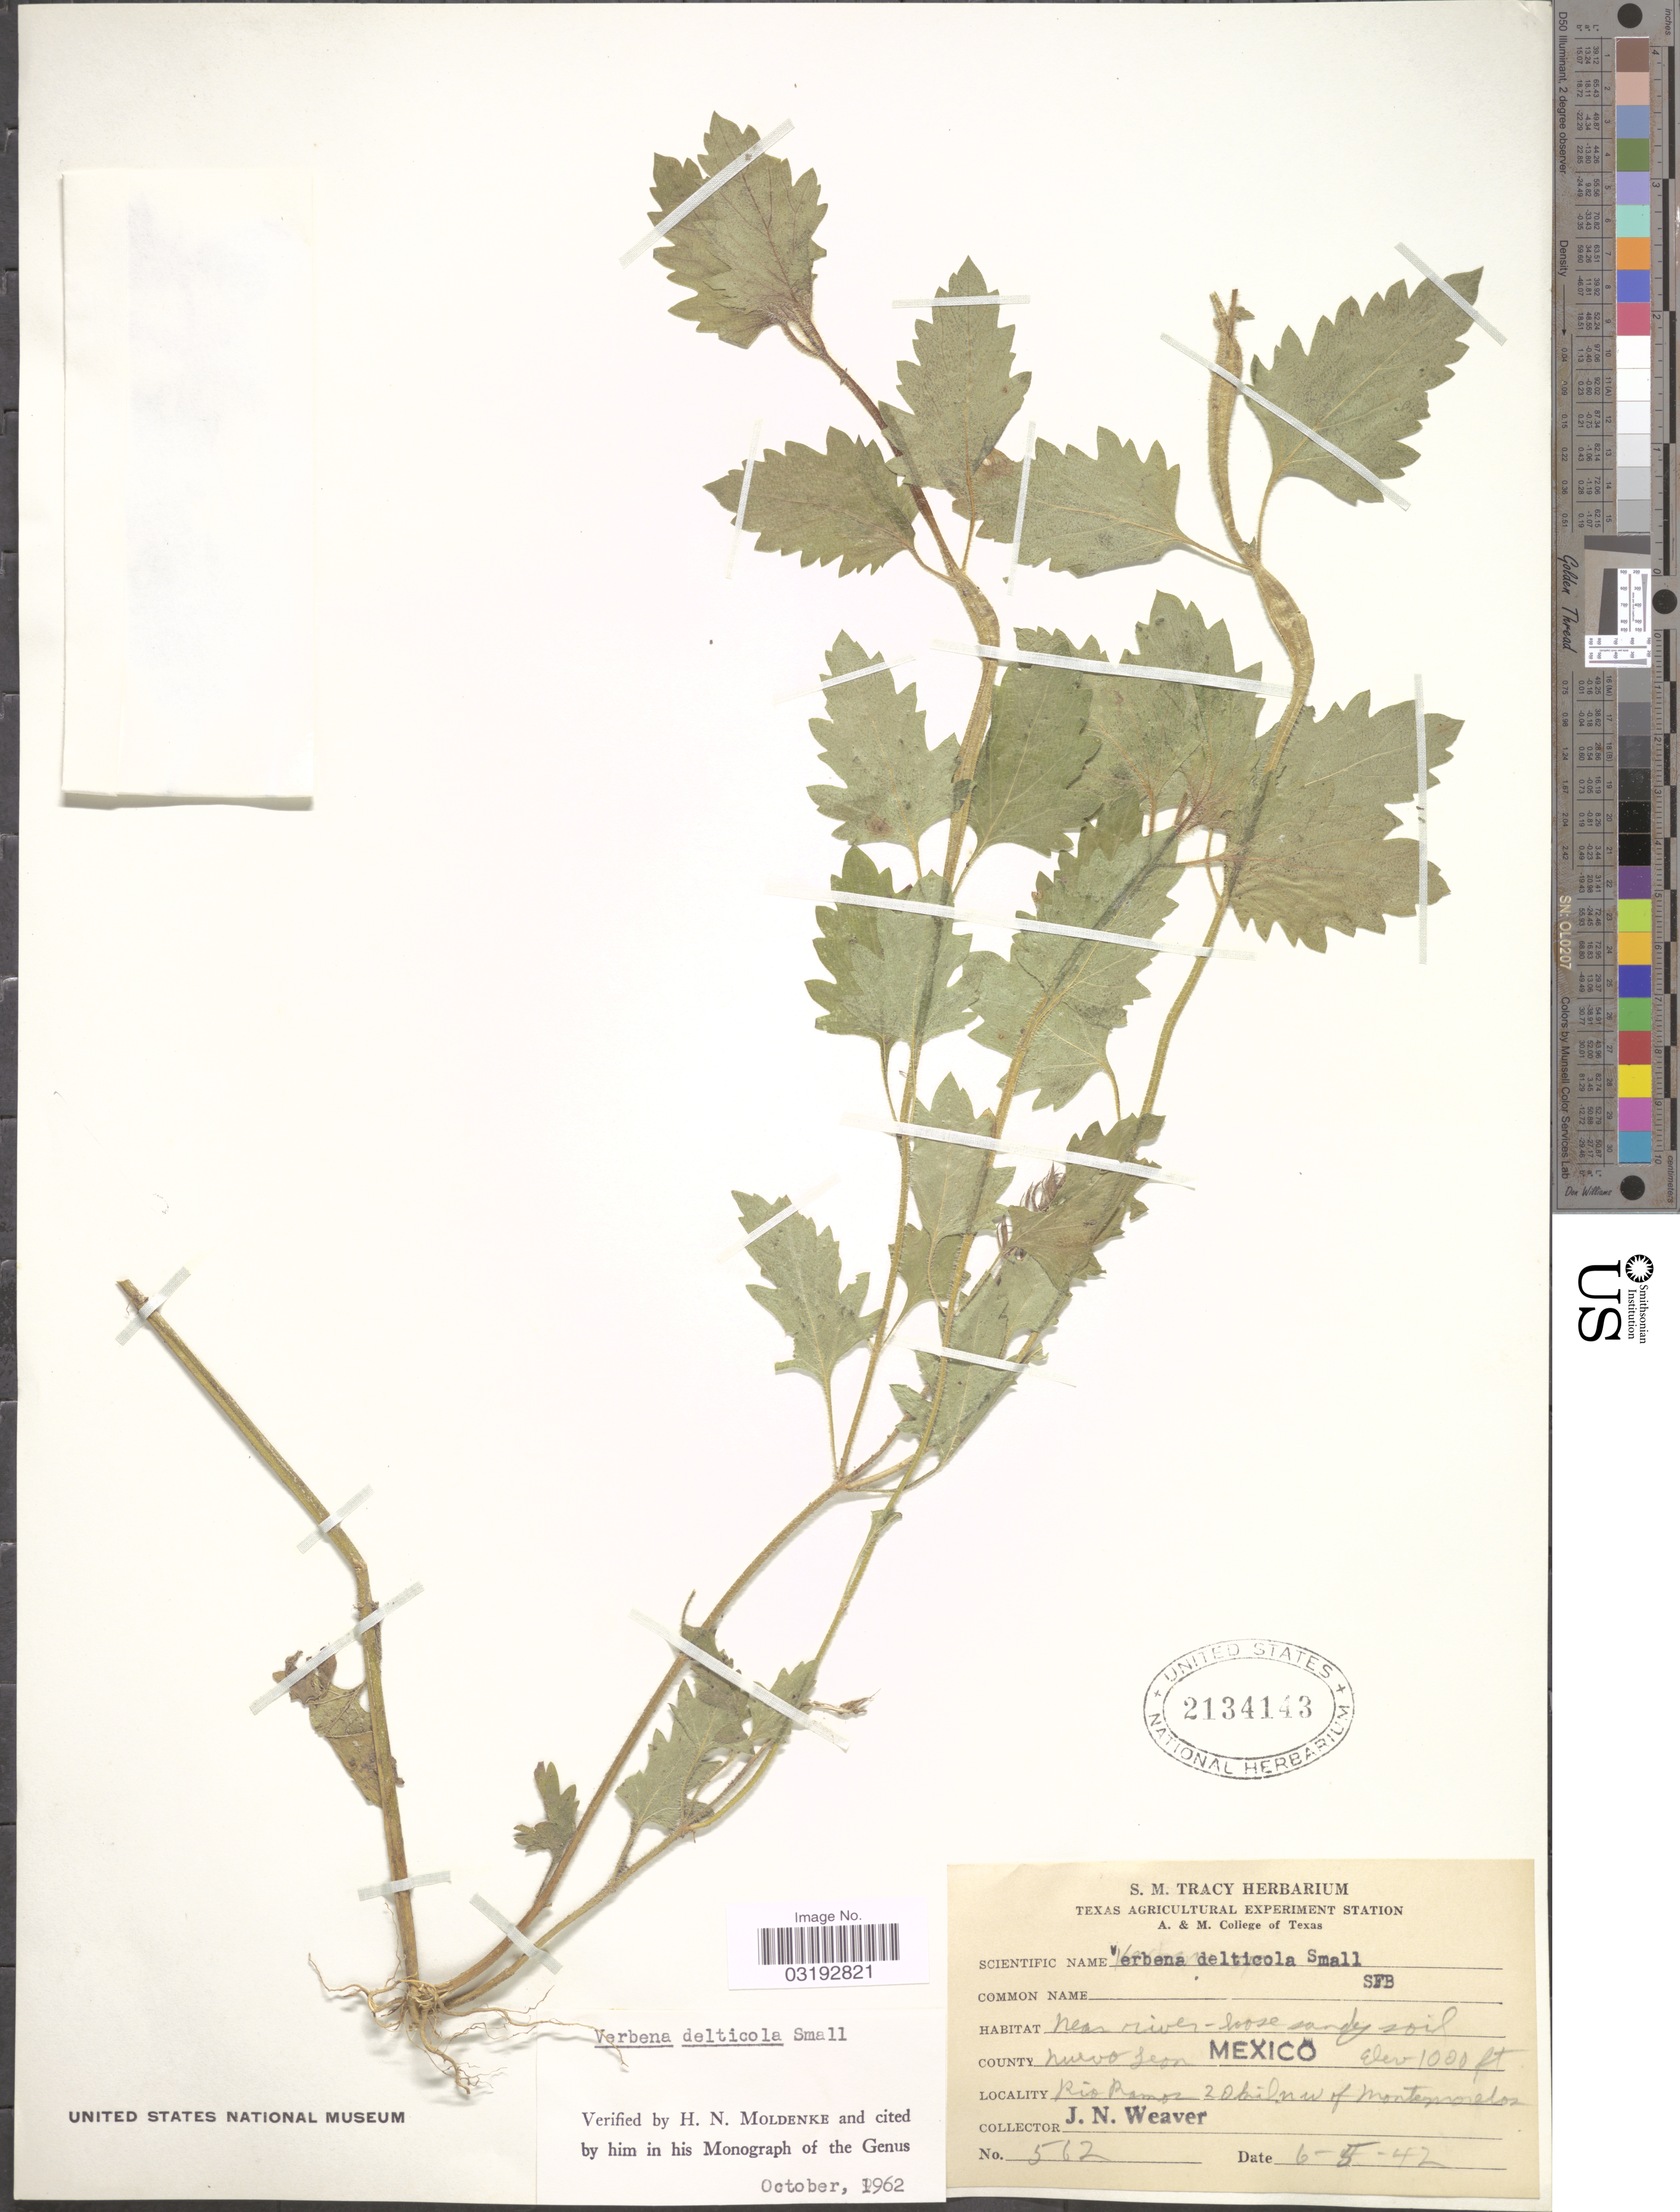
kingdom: Plantae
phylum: Tracheophyta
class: Magnoliopsida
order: Lamiales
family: Verbenaceae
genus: Verbena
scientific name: Verbena delticola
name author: Small ex Perry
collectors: J. N. Weaver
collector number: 562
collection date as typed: Transcribed d/m/y: 6/5/42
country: Mexico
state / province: Nuevo León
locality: Rio Ramos, 20 kil. nw of Montemorelos.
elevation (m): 305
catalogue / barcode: US 2134143